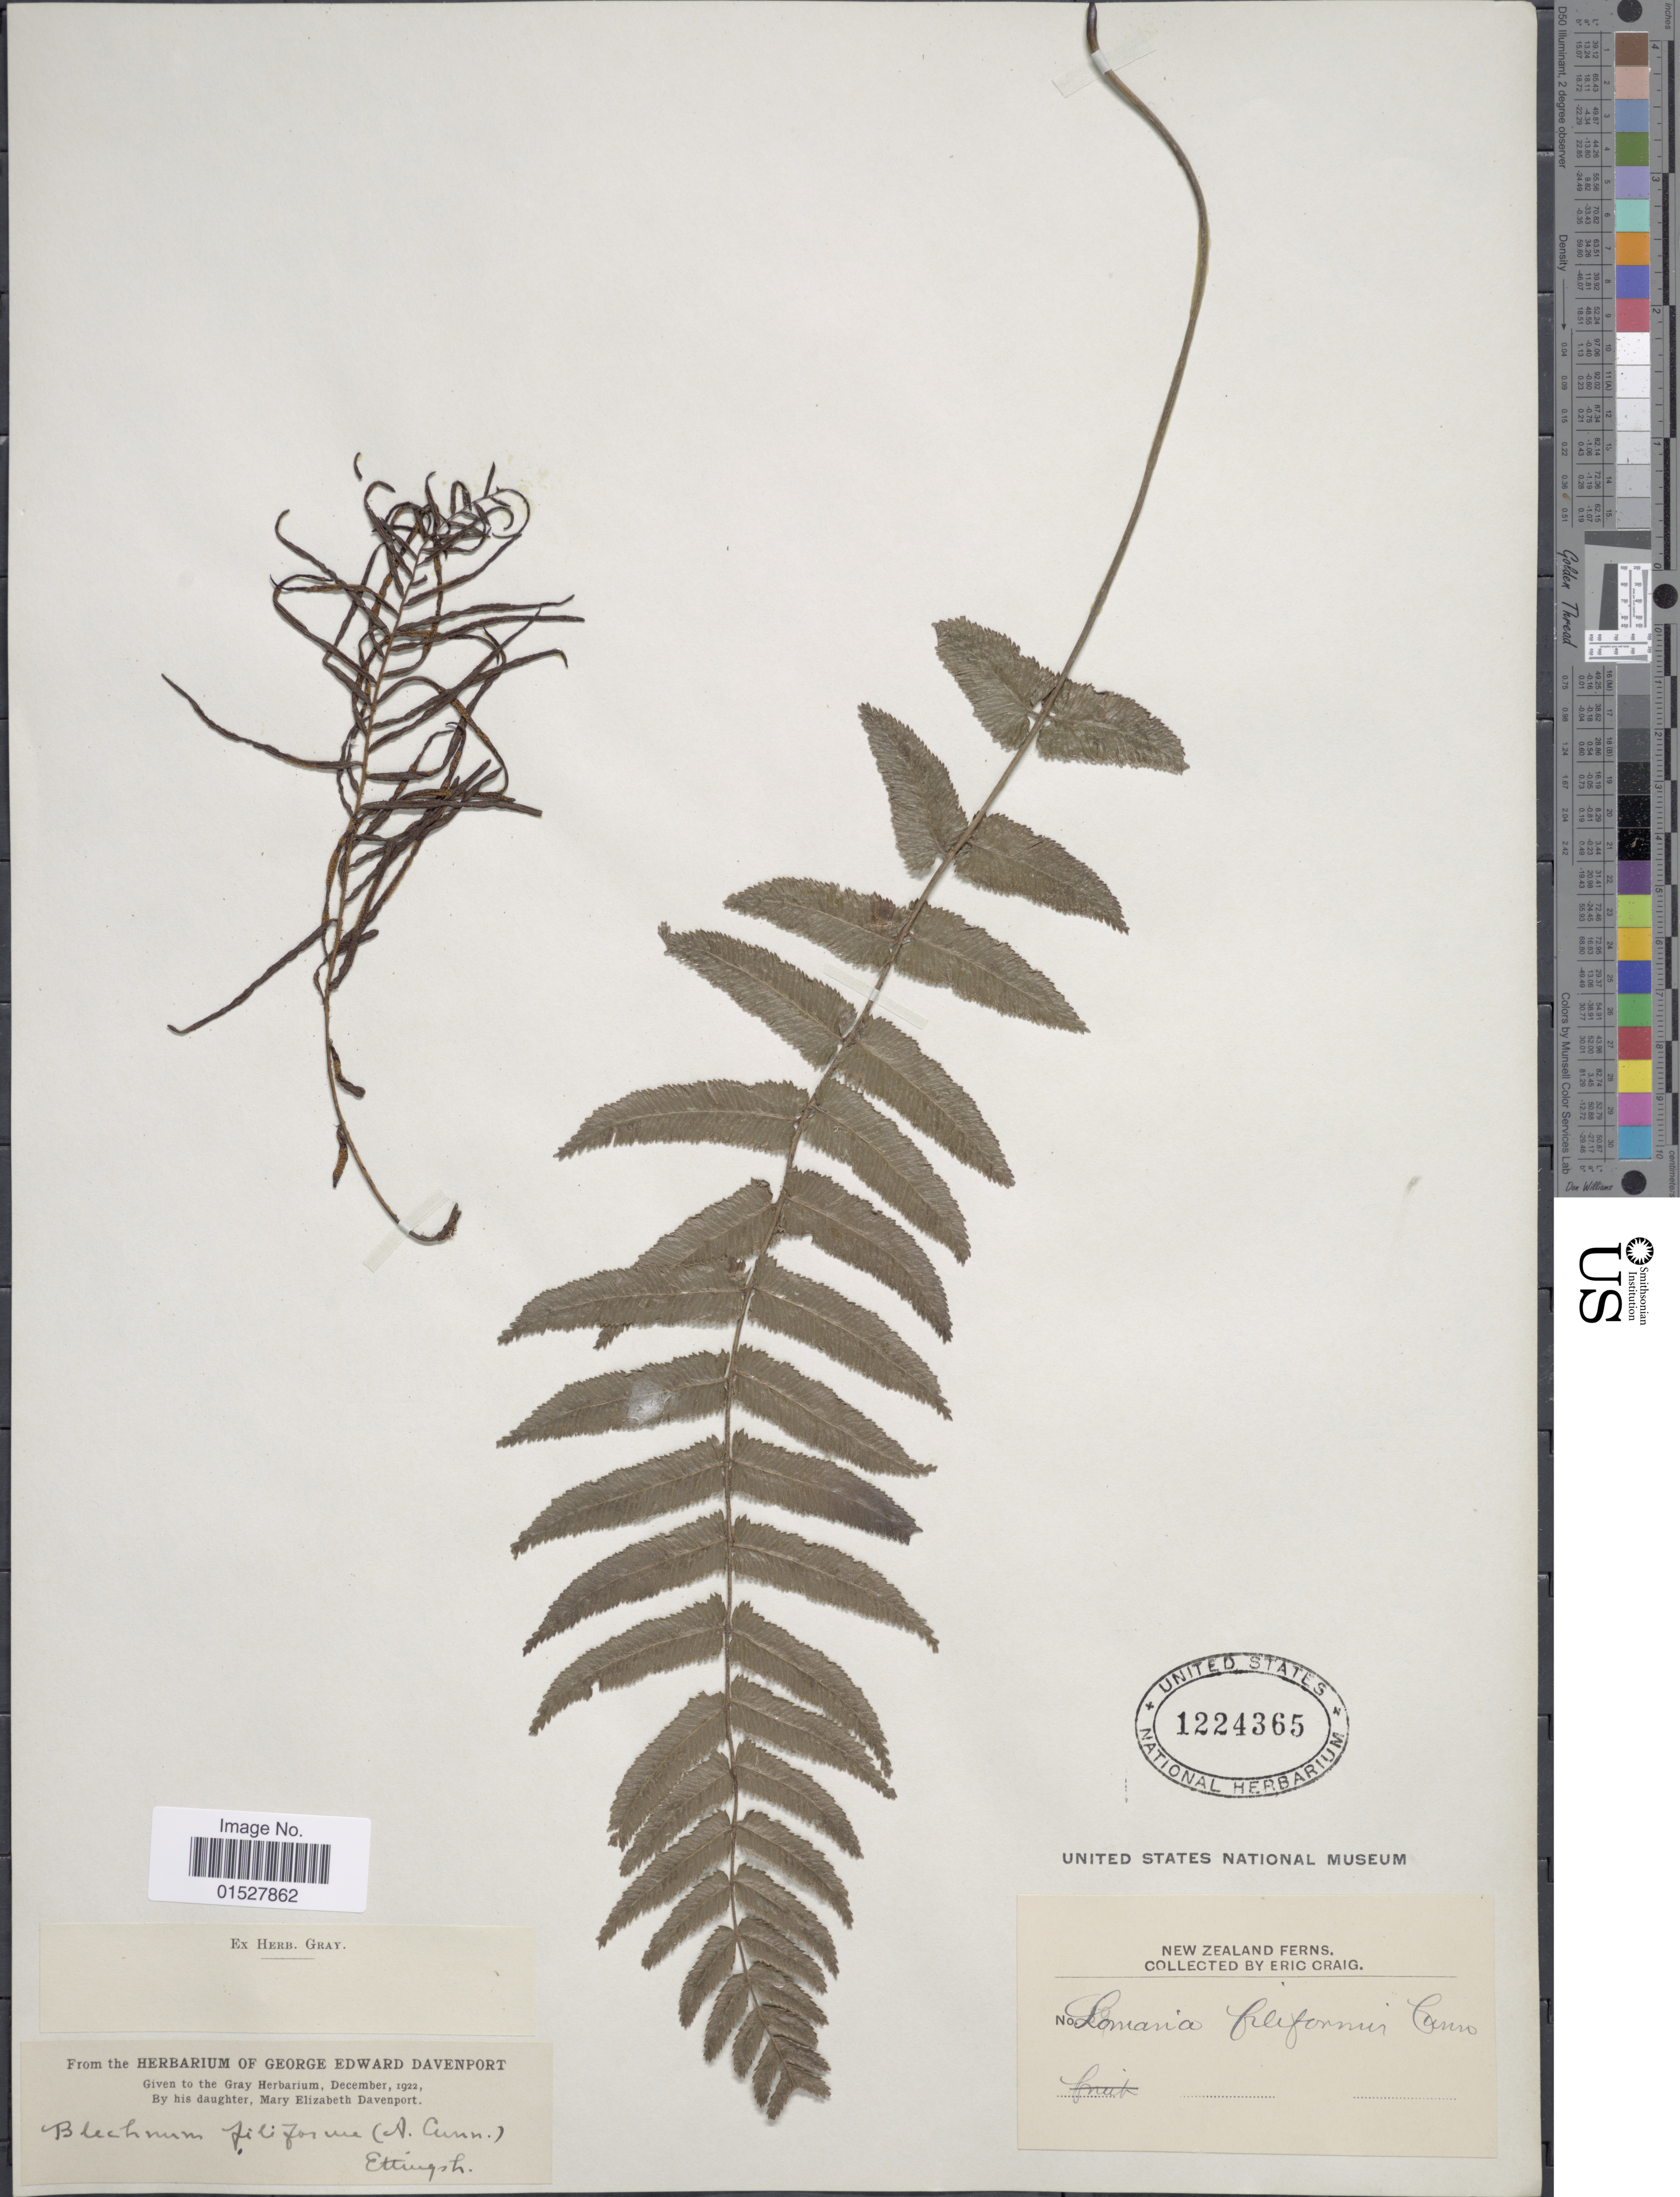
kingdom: Plantae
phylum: Tracheophyta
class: Polypodiopsida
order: Polypodiales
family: Blechnaceae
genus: Blechnum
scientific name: Blechnum filiforme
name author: (A. Cunn.) Ettingsh.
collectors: E. Craig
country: New Zealand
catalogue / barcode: US 1224365